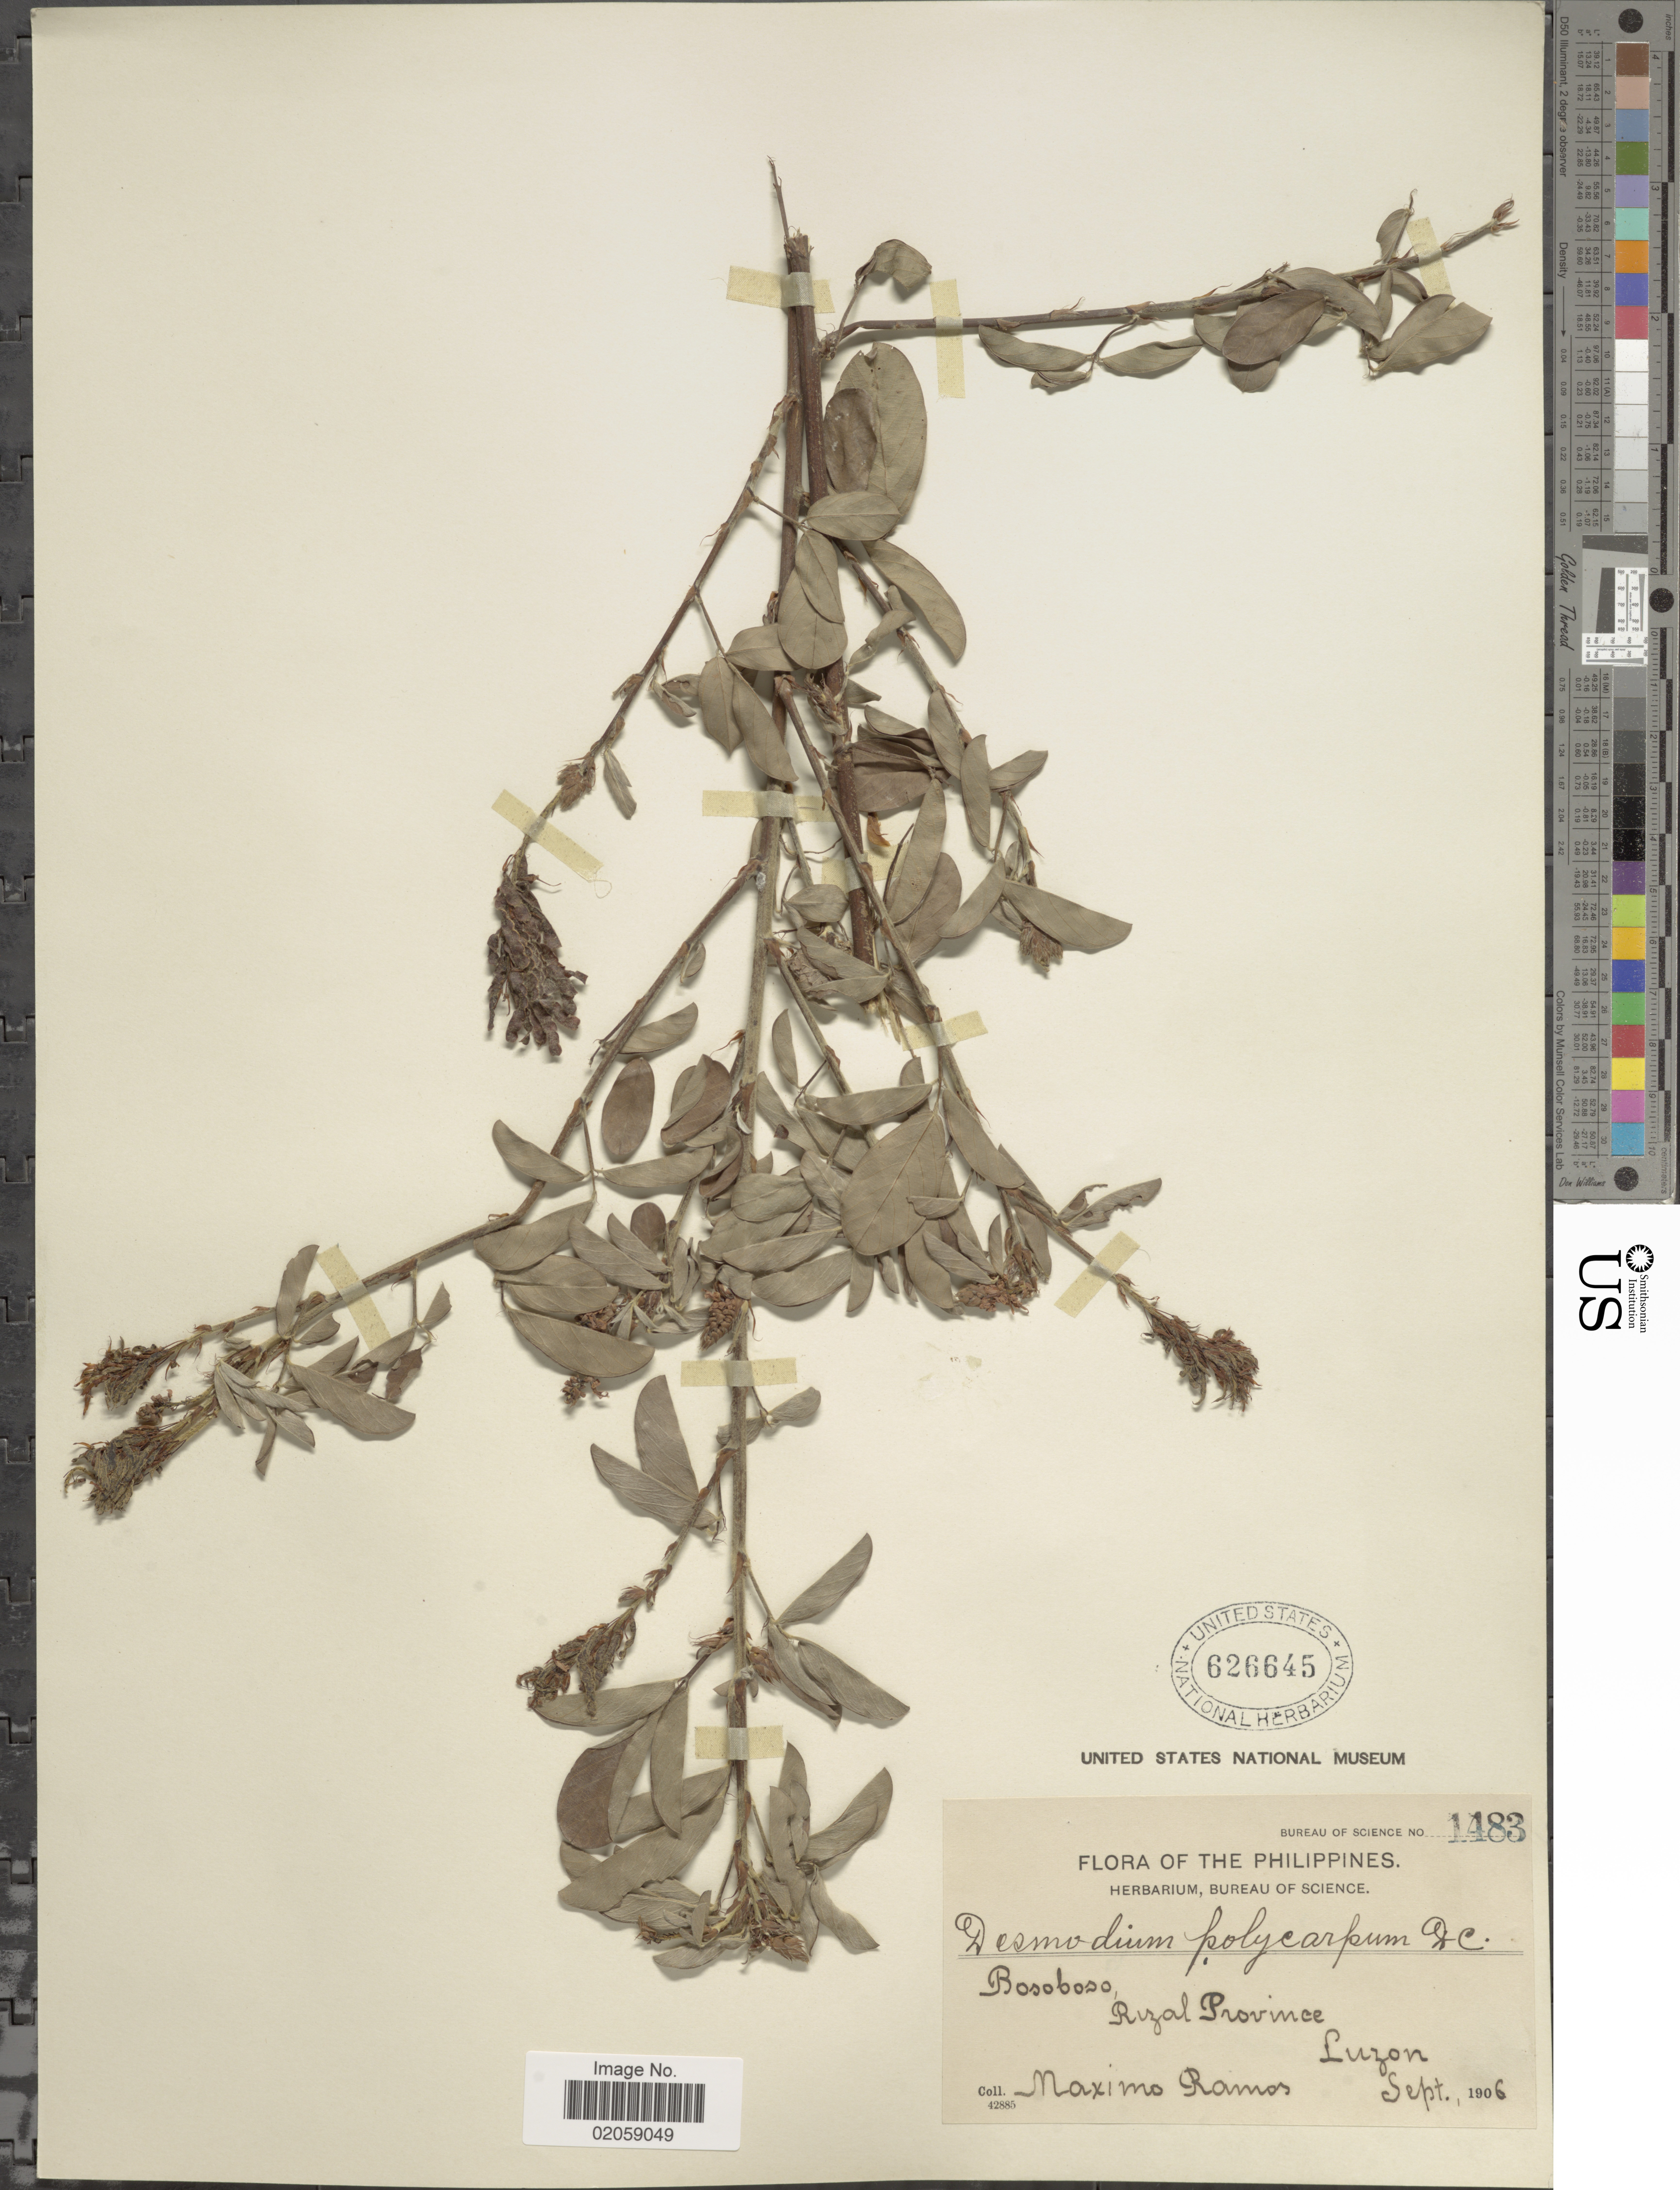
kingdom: Plantae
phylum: Tracheophyta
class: Magnoliopsida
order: Fabales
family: Fabaceae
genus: Grona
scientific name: Grona heterocarpos var. strigosa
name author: (Meeuwen) H. Ohashi & K. Ohashi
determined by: Strong, Mark T., (BOT), Smithsonian Institution - National Museum of Natural History (UNITED STATES)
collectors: M. Ramos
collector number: Bureau of Science 1483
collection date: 1906-09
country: Philippines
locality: Bosoboso, Rizal Province, Luzon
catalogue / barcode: US 626645